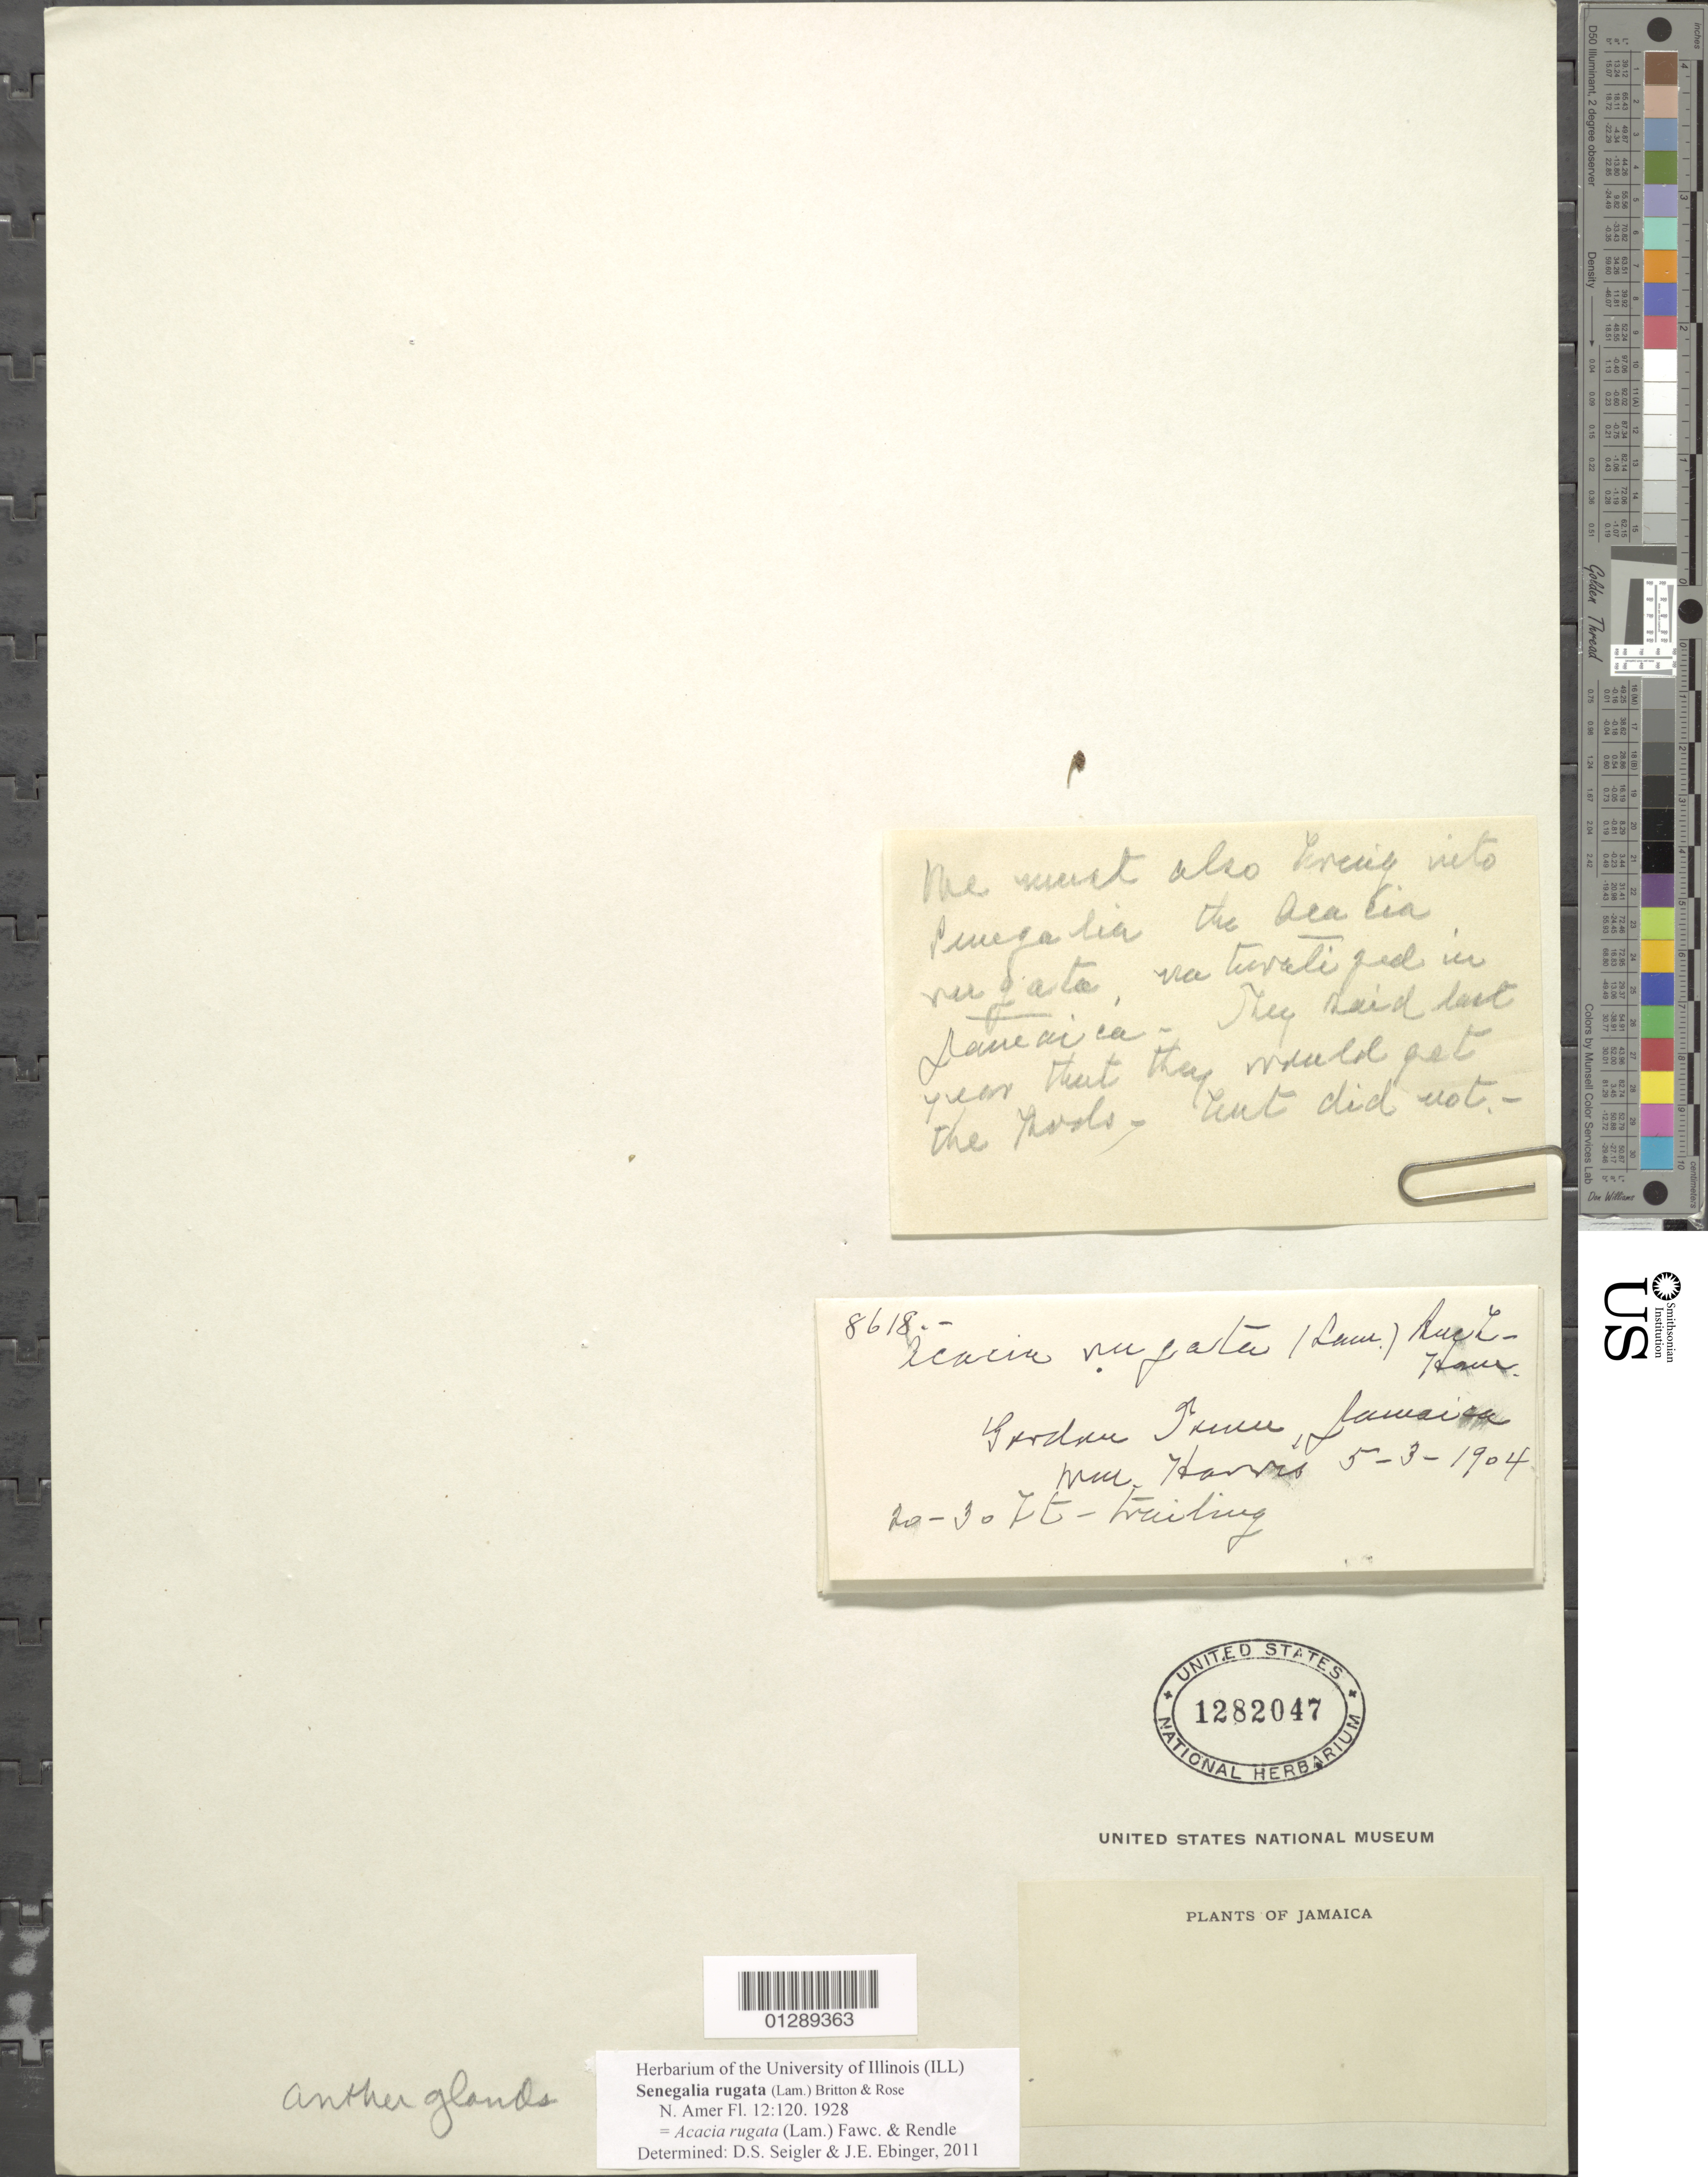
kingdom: Plantae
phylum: Tracheophyta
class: Magnoliopsida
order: Fabales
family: Fabaceae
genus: Senegalia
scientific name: Senegalia rugata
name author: (Lam.) Britton & Rose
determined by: Seigler, David S.; Ebinger, J. E.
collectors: W. H. Harris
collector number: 8618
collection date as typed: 5.3.1904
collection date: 1904-03-05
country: Jamaica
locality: Gordon Town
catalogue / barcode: US 1282047